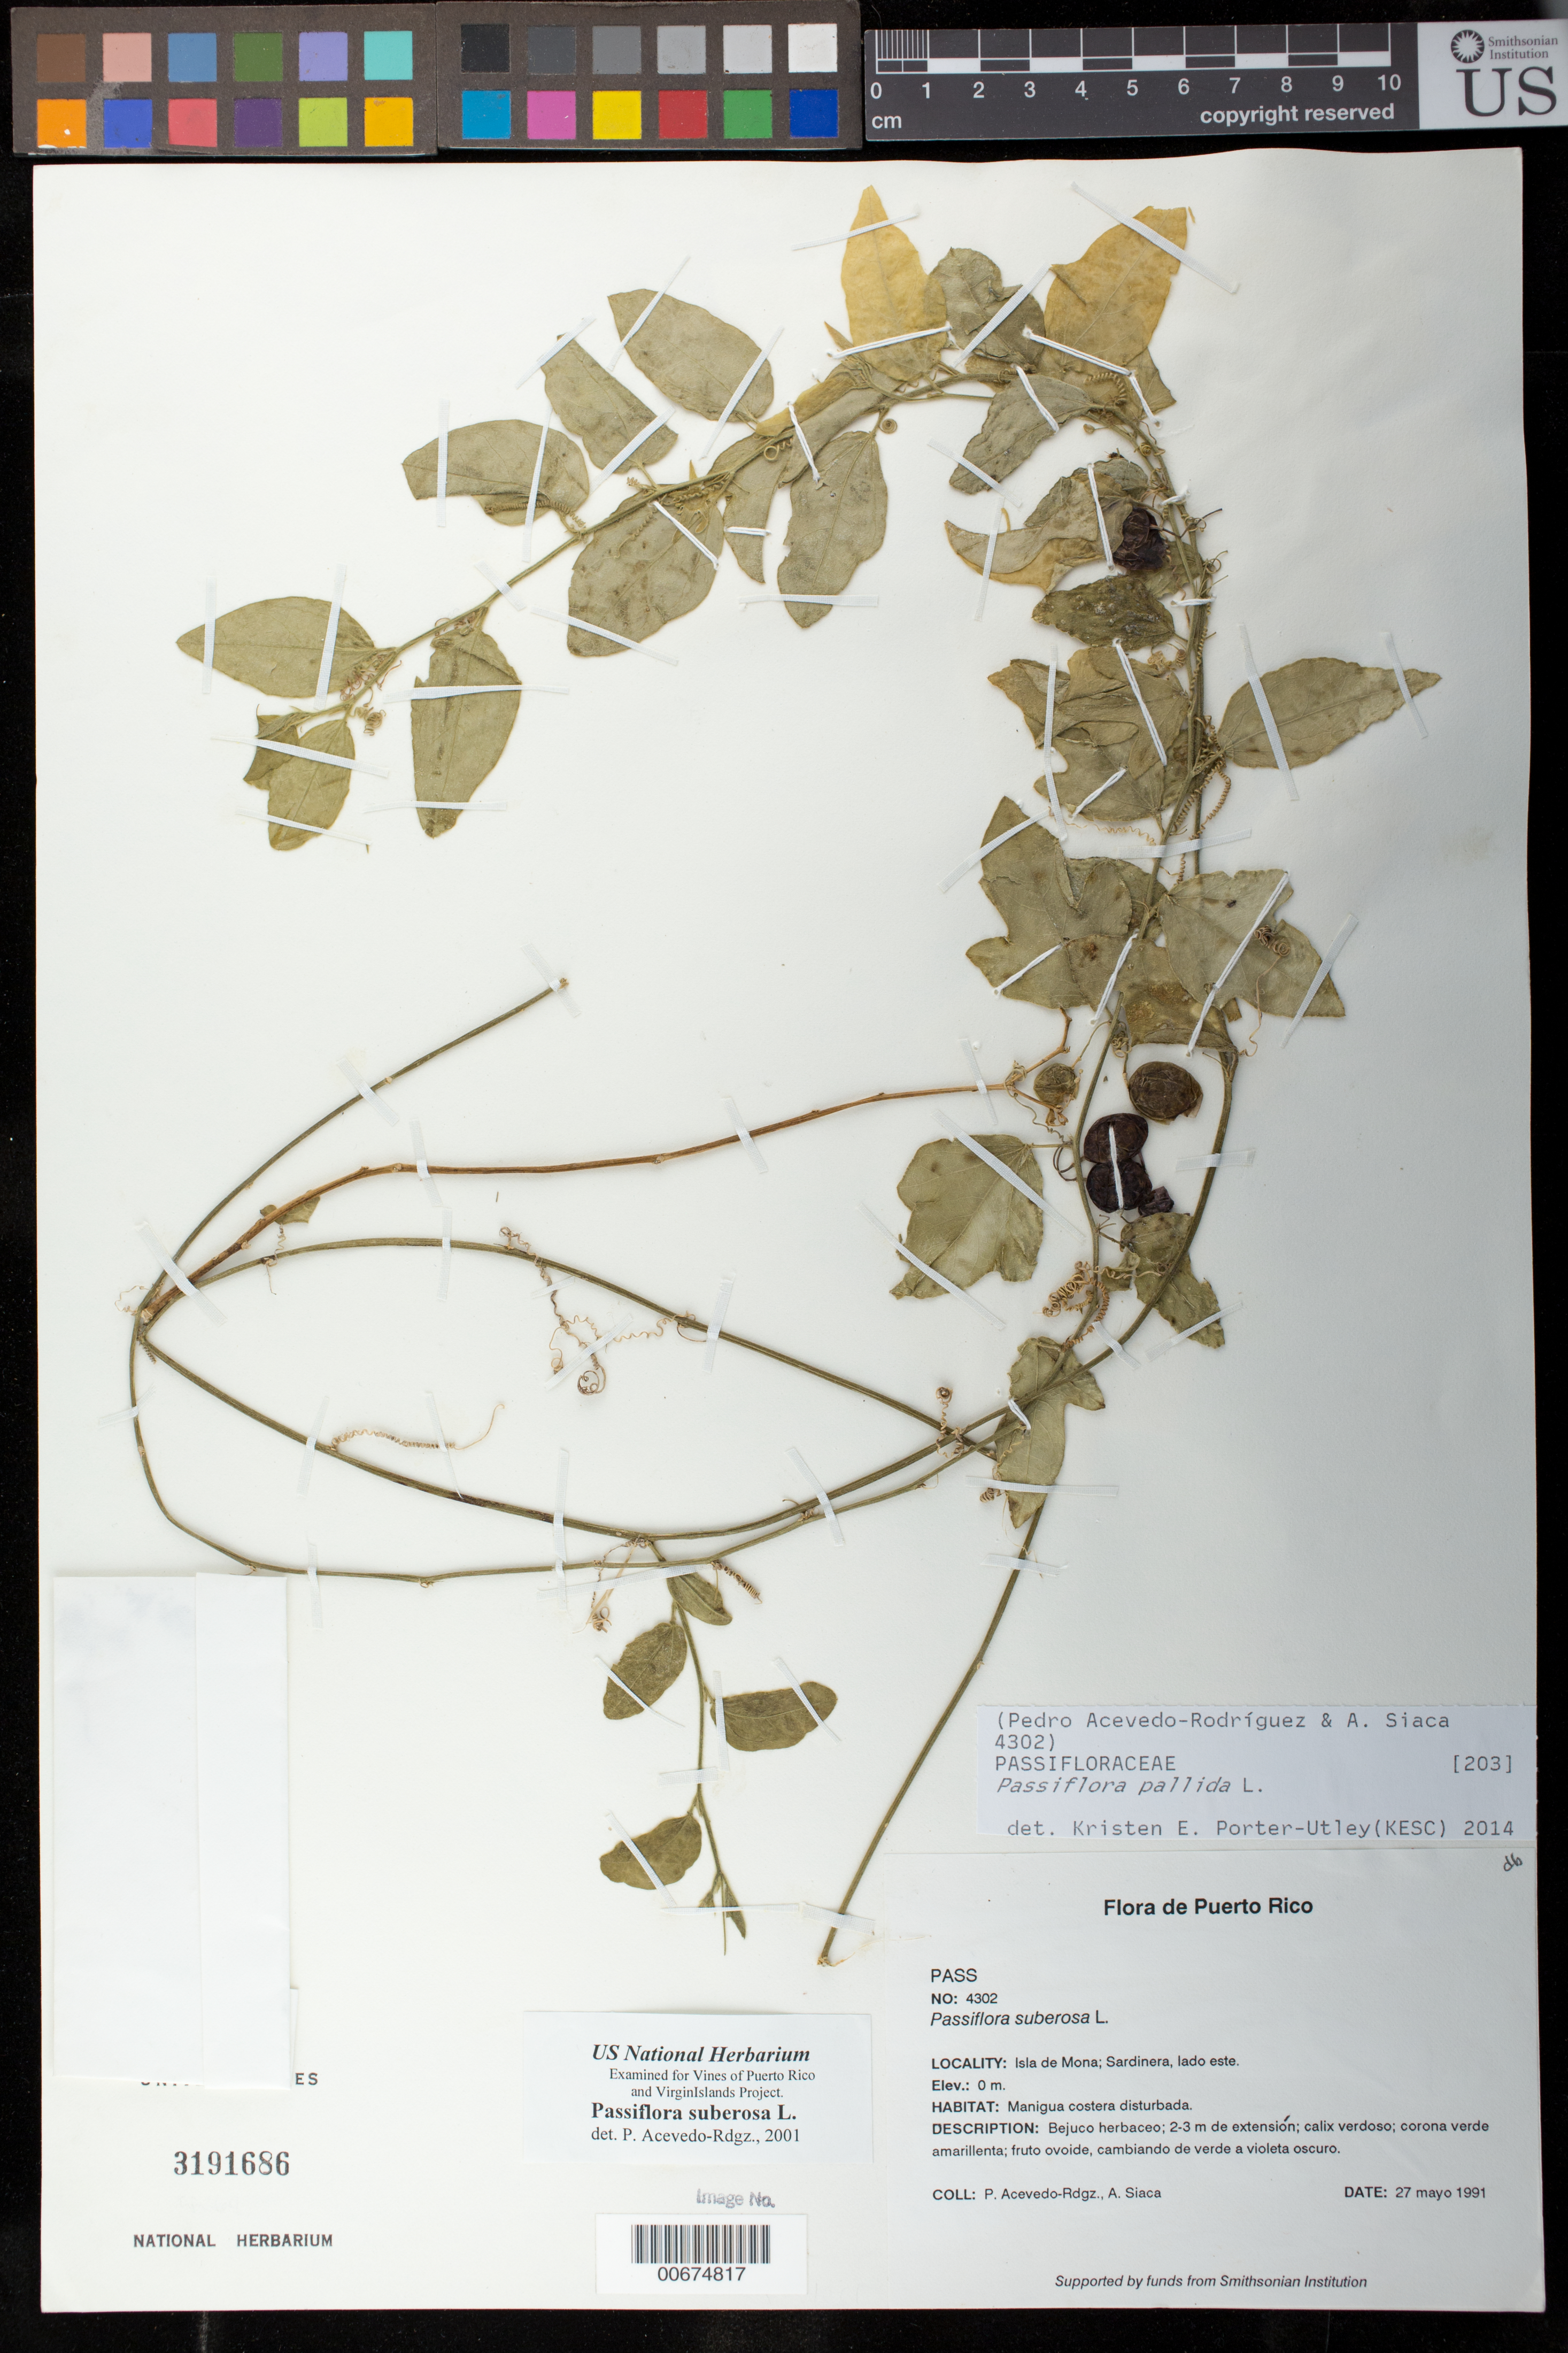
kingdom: Plantae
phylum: Tracheophyta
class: Magnoliopsida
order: Malpighiales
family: Passifloraceae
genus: Passiflora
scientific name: Passiflora pallida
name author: L.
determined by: Porter-Utley, K. E.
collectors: P. Acevedo-Rodr. & A. Siaca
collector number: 4302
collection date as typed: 27 May 1991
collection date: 1991-05-27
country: Puerto Rico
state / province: Mayaguëz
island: Mona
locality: Isla de Mona; Sardinera, lado este.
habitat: Manigua costera disturbada.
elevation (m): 0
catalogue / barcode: US 3191686